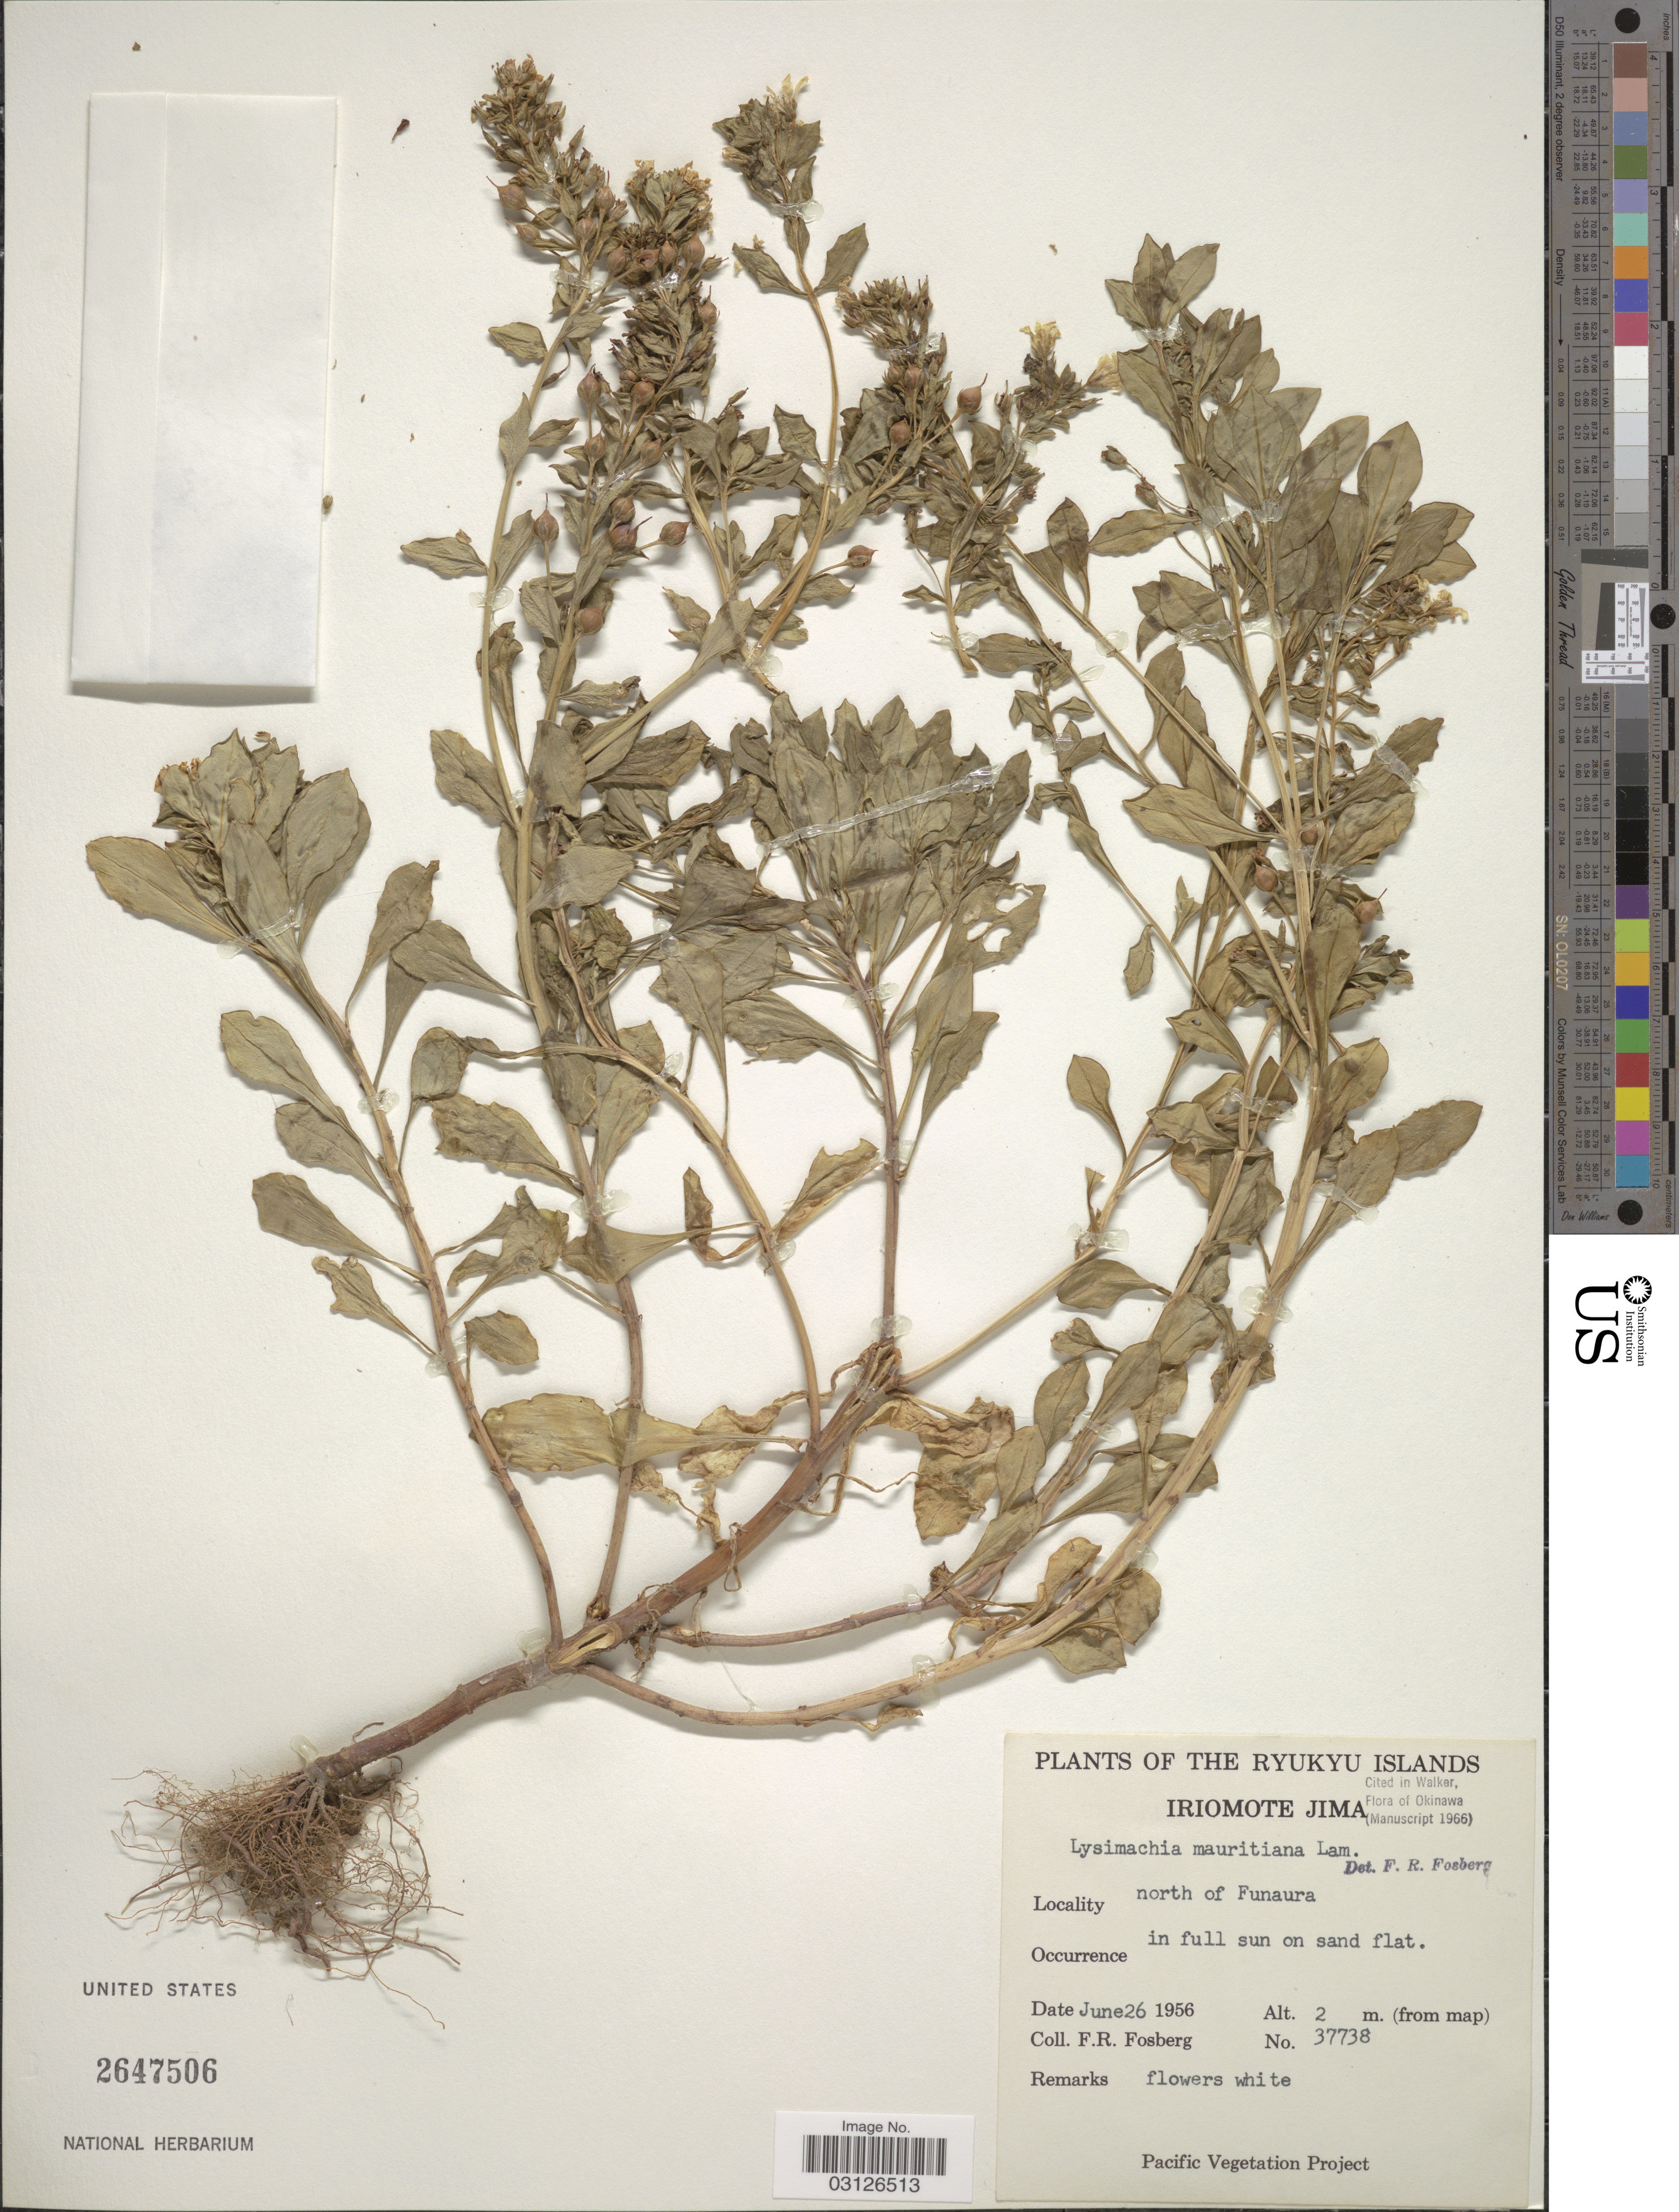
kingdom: Plantae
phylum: Tracheophyta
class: Magnoliopsida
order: Ericales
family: Primulaceae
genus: Lysimachia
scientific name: Lysimachia mauritiana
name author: Lam.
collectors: F. R. Fosberg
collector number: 37738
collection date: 1956-06-26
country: Japan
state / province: Okinawa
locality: Ryukyu Islands. Iriomote Jima. North of Funaura.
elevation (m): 2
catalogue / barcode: US 2647506